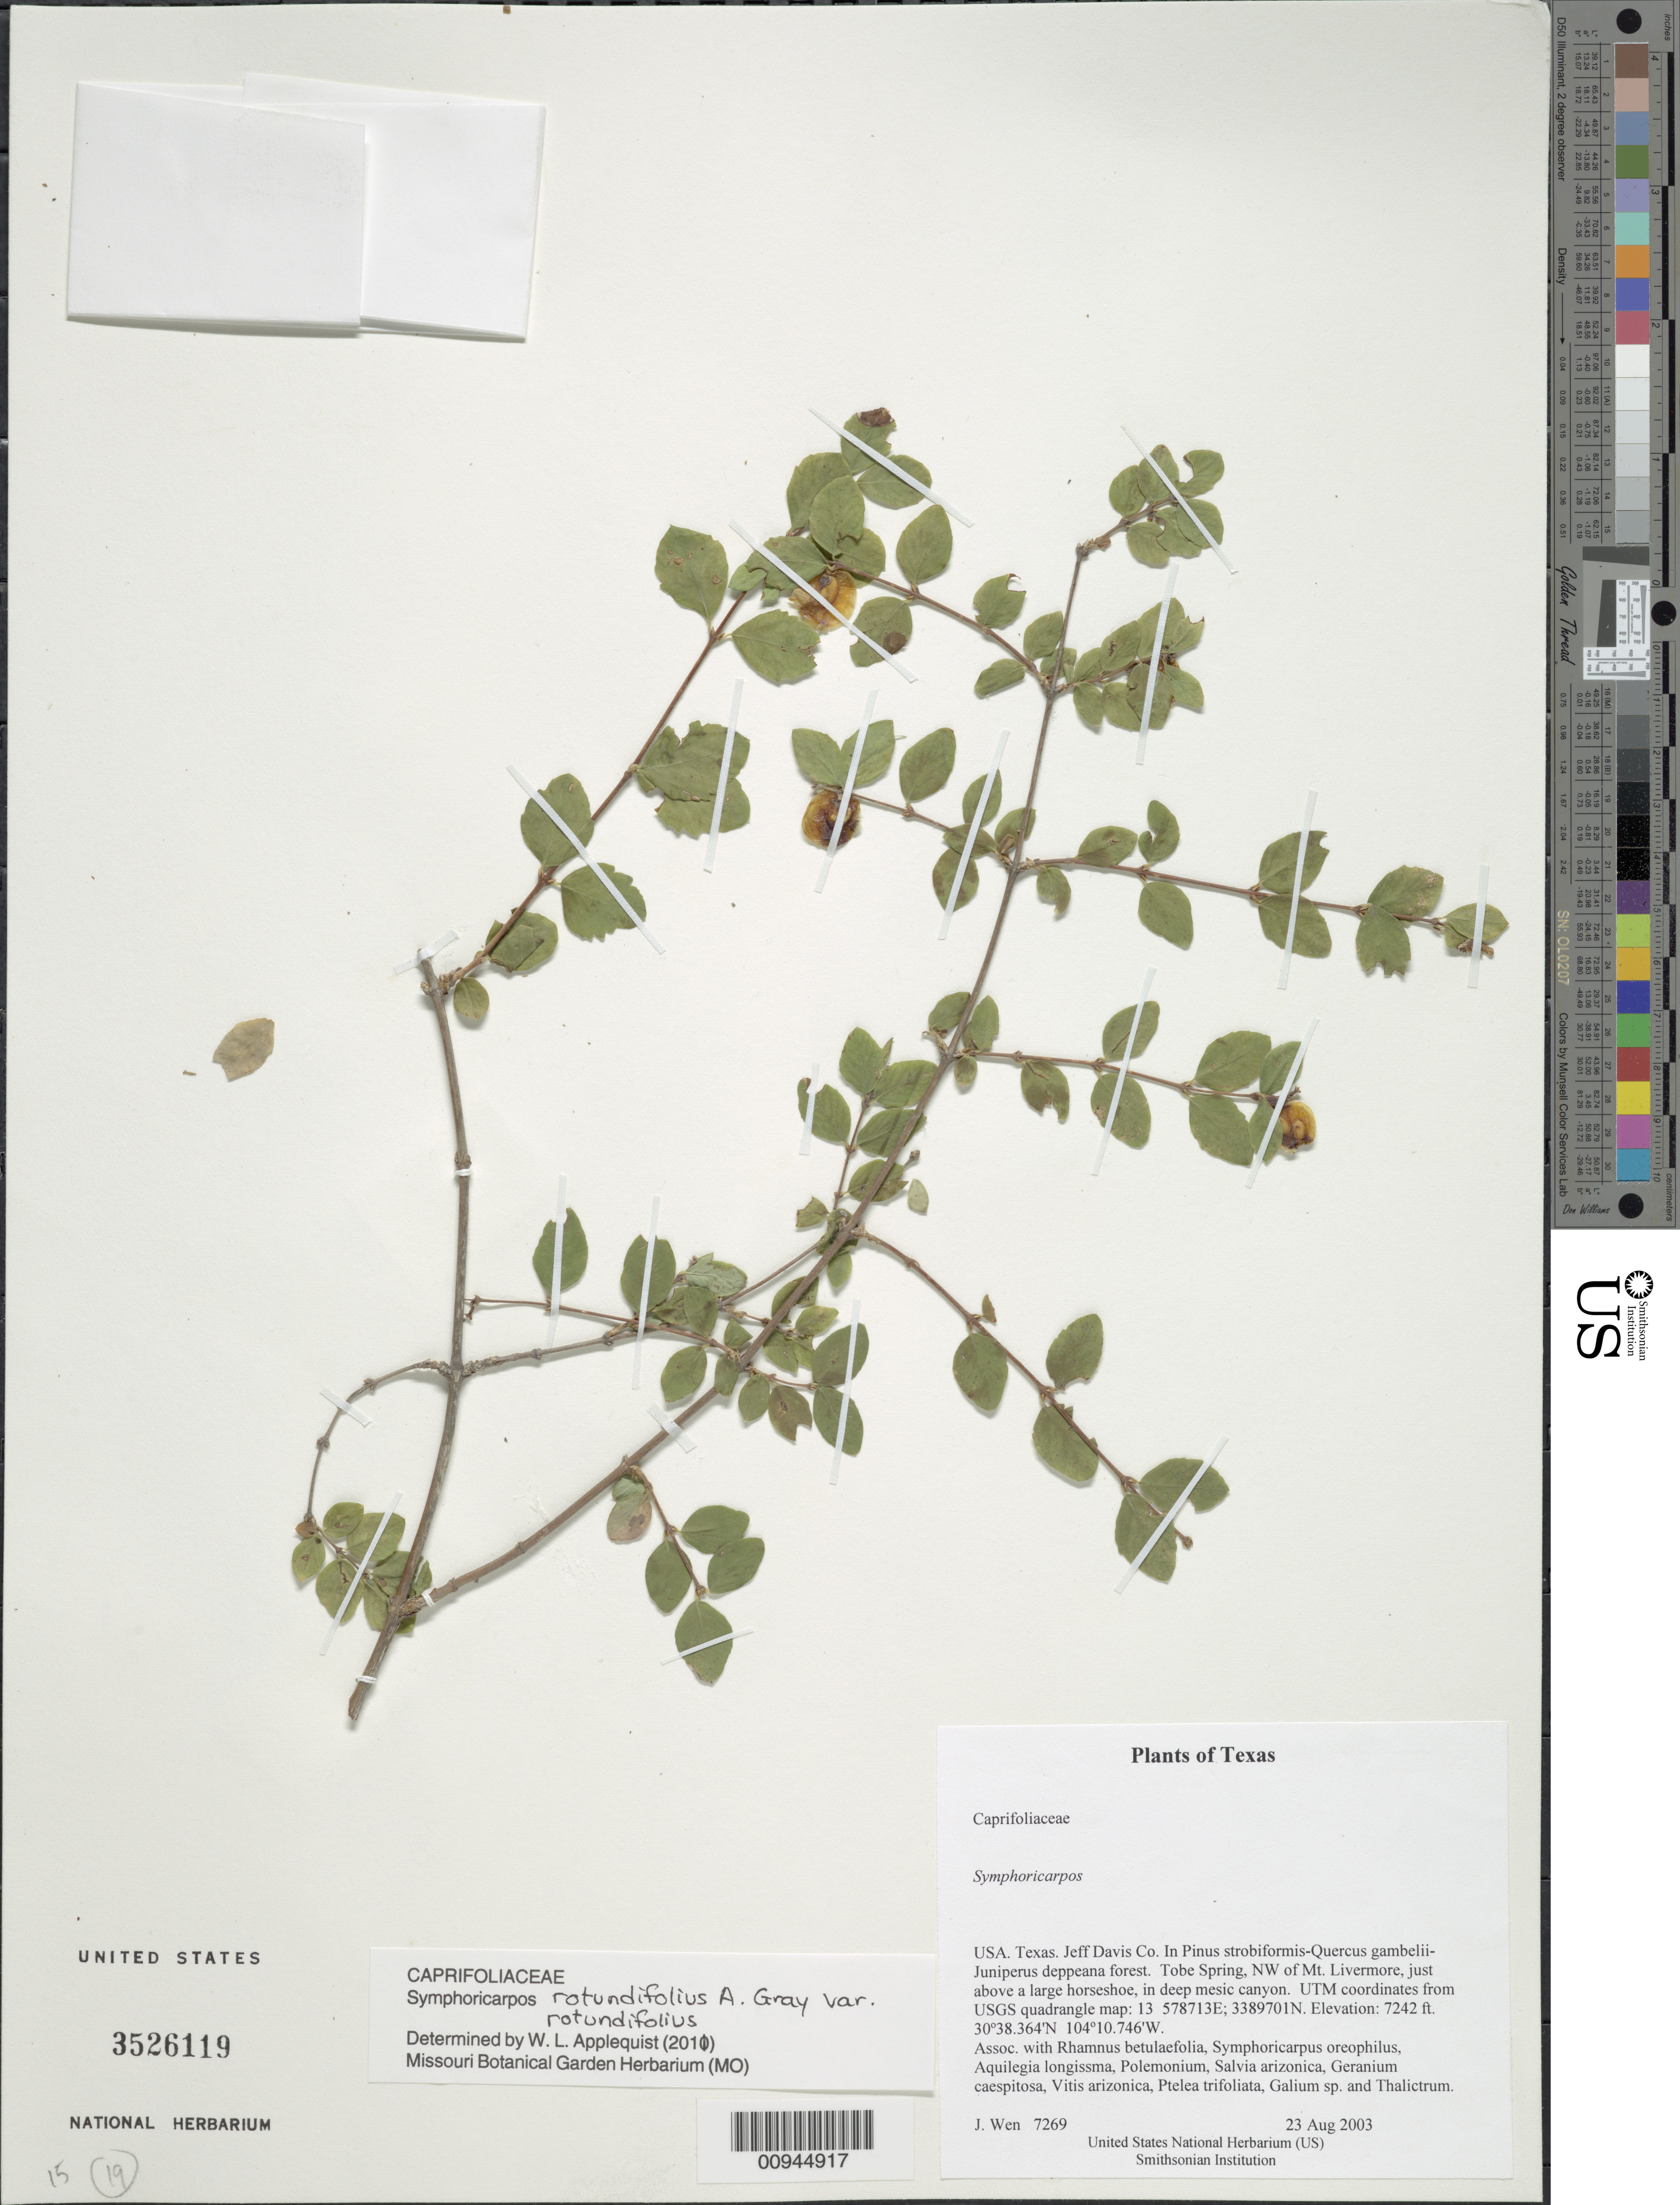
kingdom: Plantae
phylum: Tracheophyta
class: Magnoliopsida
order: Dipsacales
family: Caprifoliaceae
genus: Symphoricarpos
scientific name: Symphoricarpos sp.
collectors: J. Wen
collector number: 7269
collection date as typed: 23 Aug 2003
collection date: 2003-08-23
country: United States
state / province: Texas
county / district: Jeff Davis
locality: In Pinus strobiformis-Quercus gambelii-Juniperus deppeana forest. Tobe Spring, NW of Mt. Livermore, just above a large horseshoe, in deep mesic canyon. UTM coordinates from USGS quadrangle map: 13 578713E; 3389701N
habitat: Assoc. with Rhamnus betulaefolia, Symphoricarpus oreophilus, Aquilegia longissma, Polemonium, Salvia arizonica, Geranium caespitosa, Vitis arizonica, Ptelea trifoliata, Galium sp. and Thalictrum.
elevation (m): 2207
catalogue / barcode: US 3526119